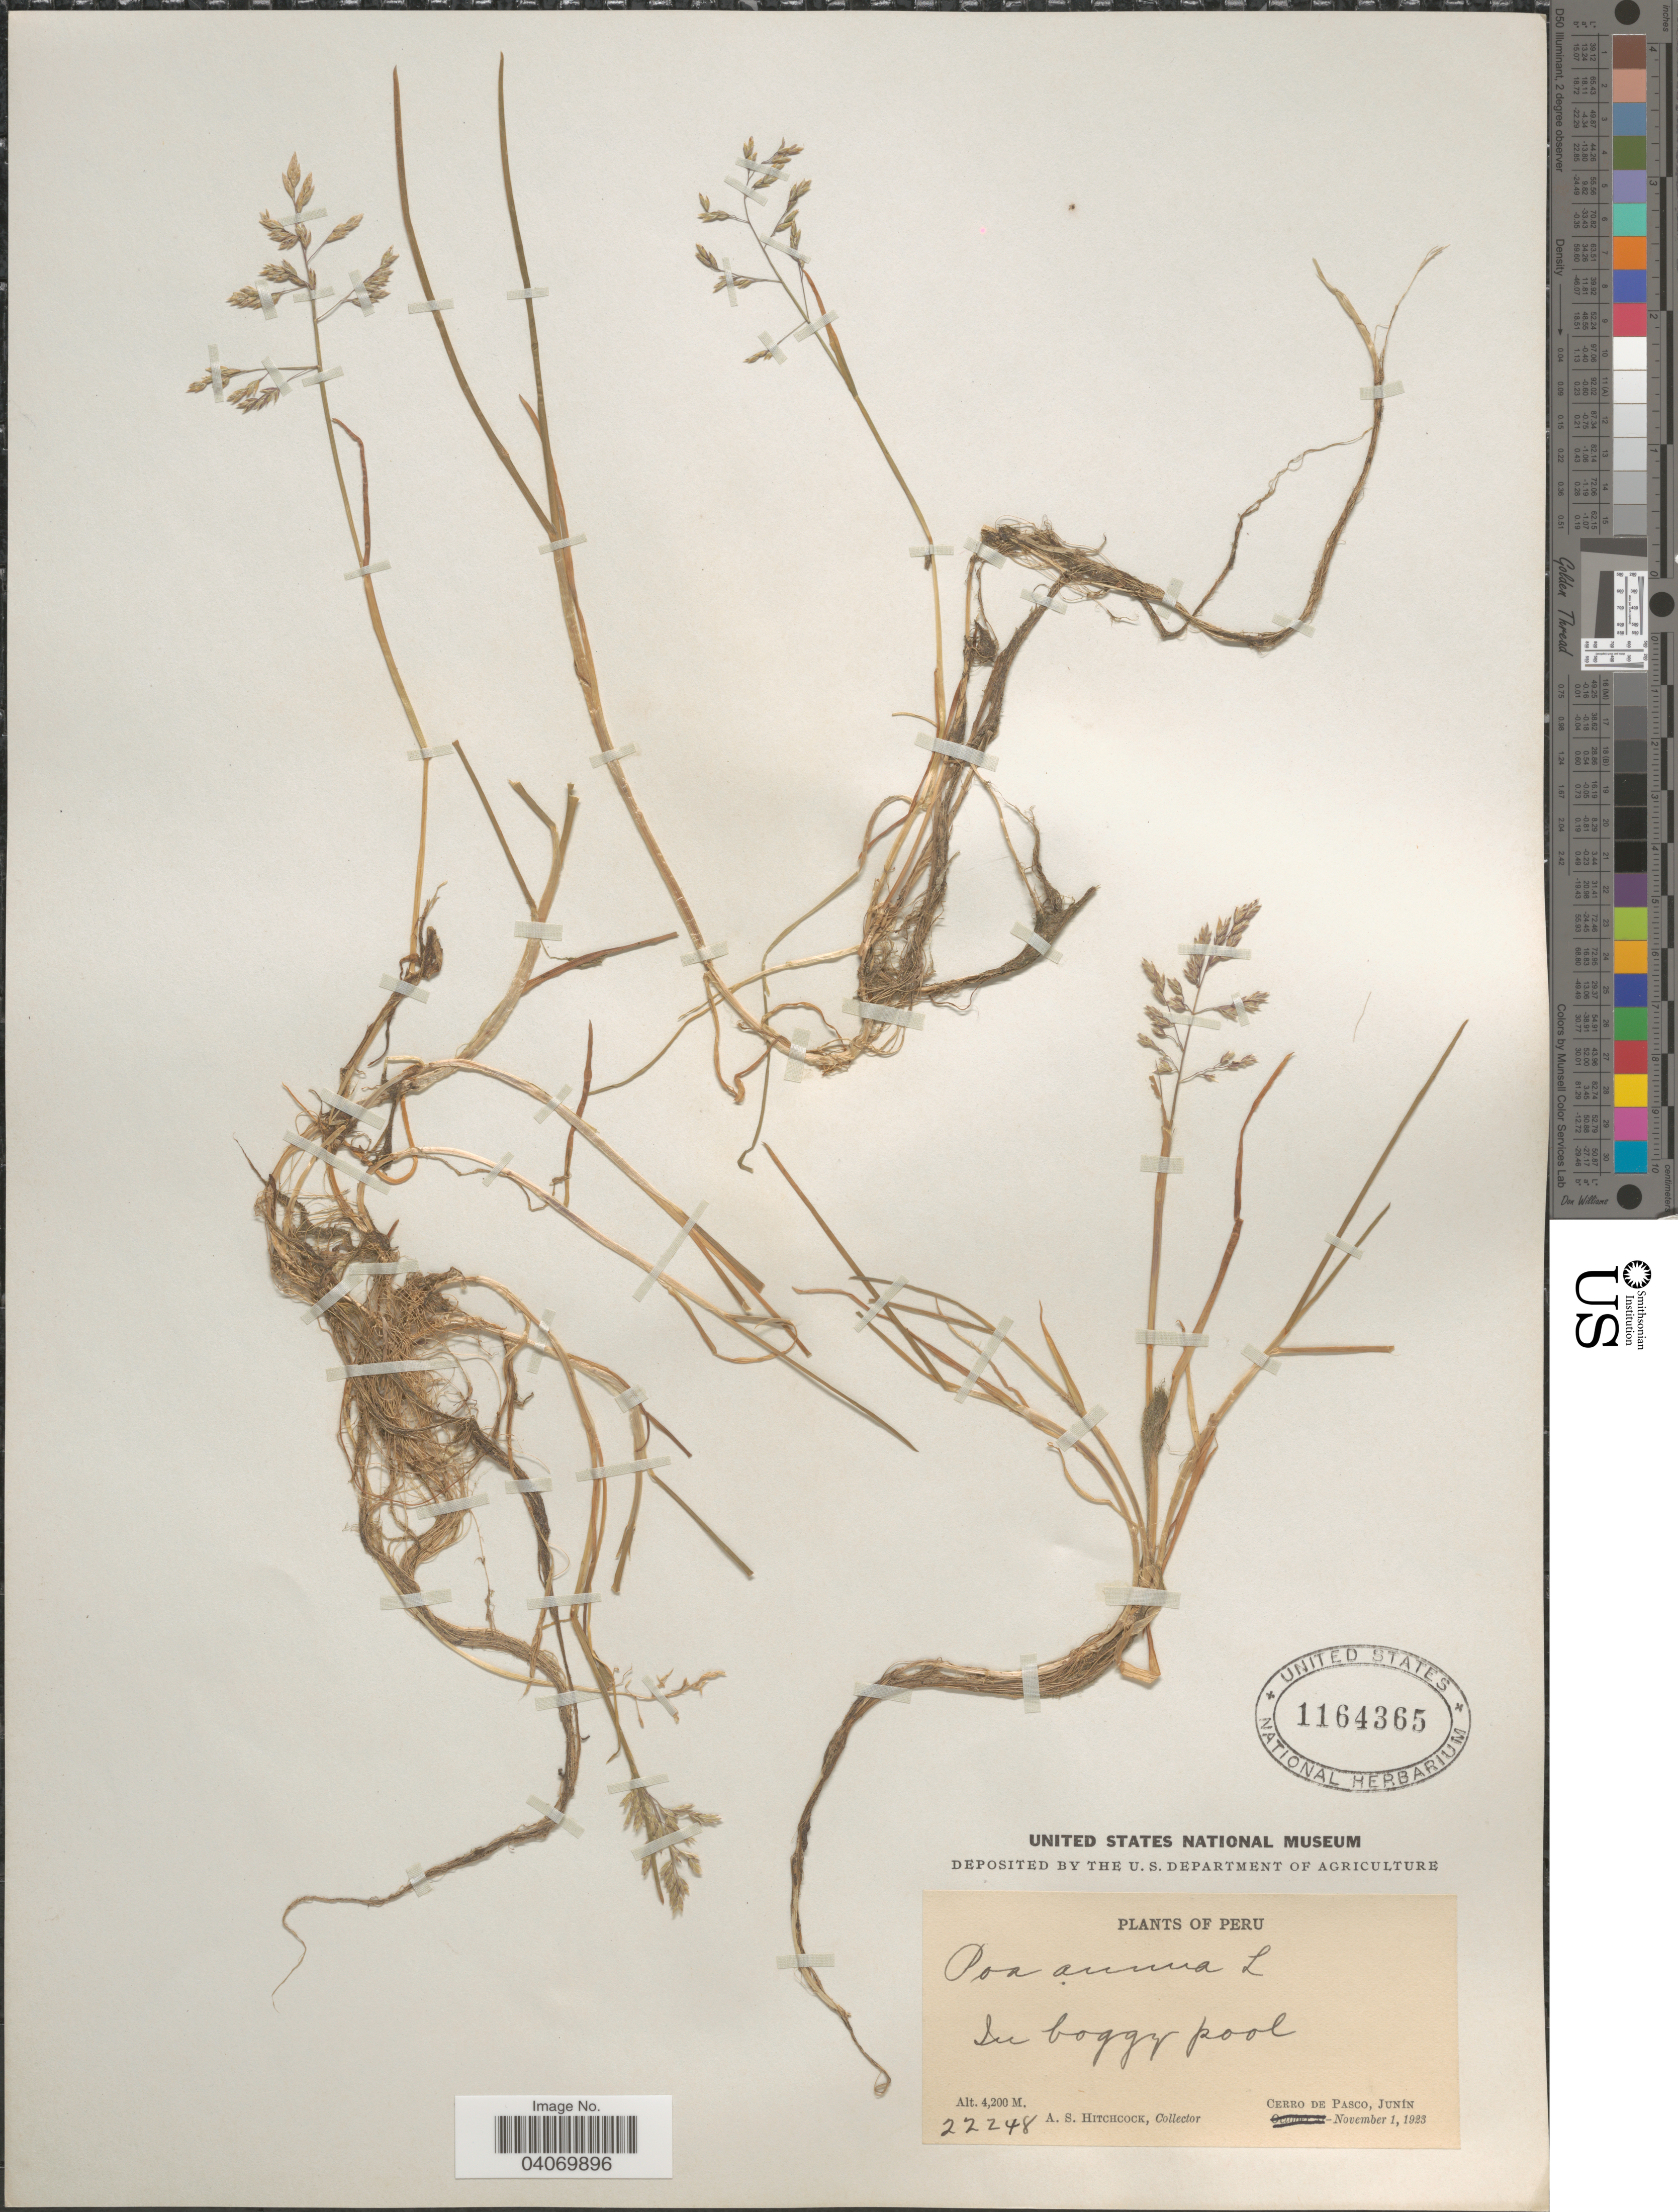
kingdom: Plantae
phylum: Tracheophyta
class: Liliopsida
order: Poales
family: Poaceae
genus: Poa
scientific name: Poa annua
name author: L.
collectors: A. S. Hitchcock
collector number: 22248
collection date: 1923-11-01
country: Peru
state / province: Junín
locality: In boggy pool. Cerro de Pasco.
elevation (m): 4200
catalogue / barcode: US 1164365